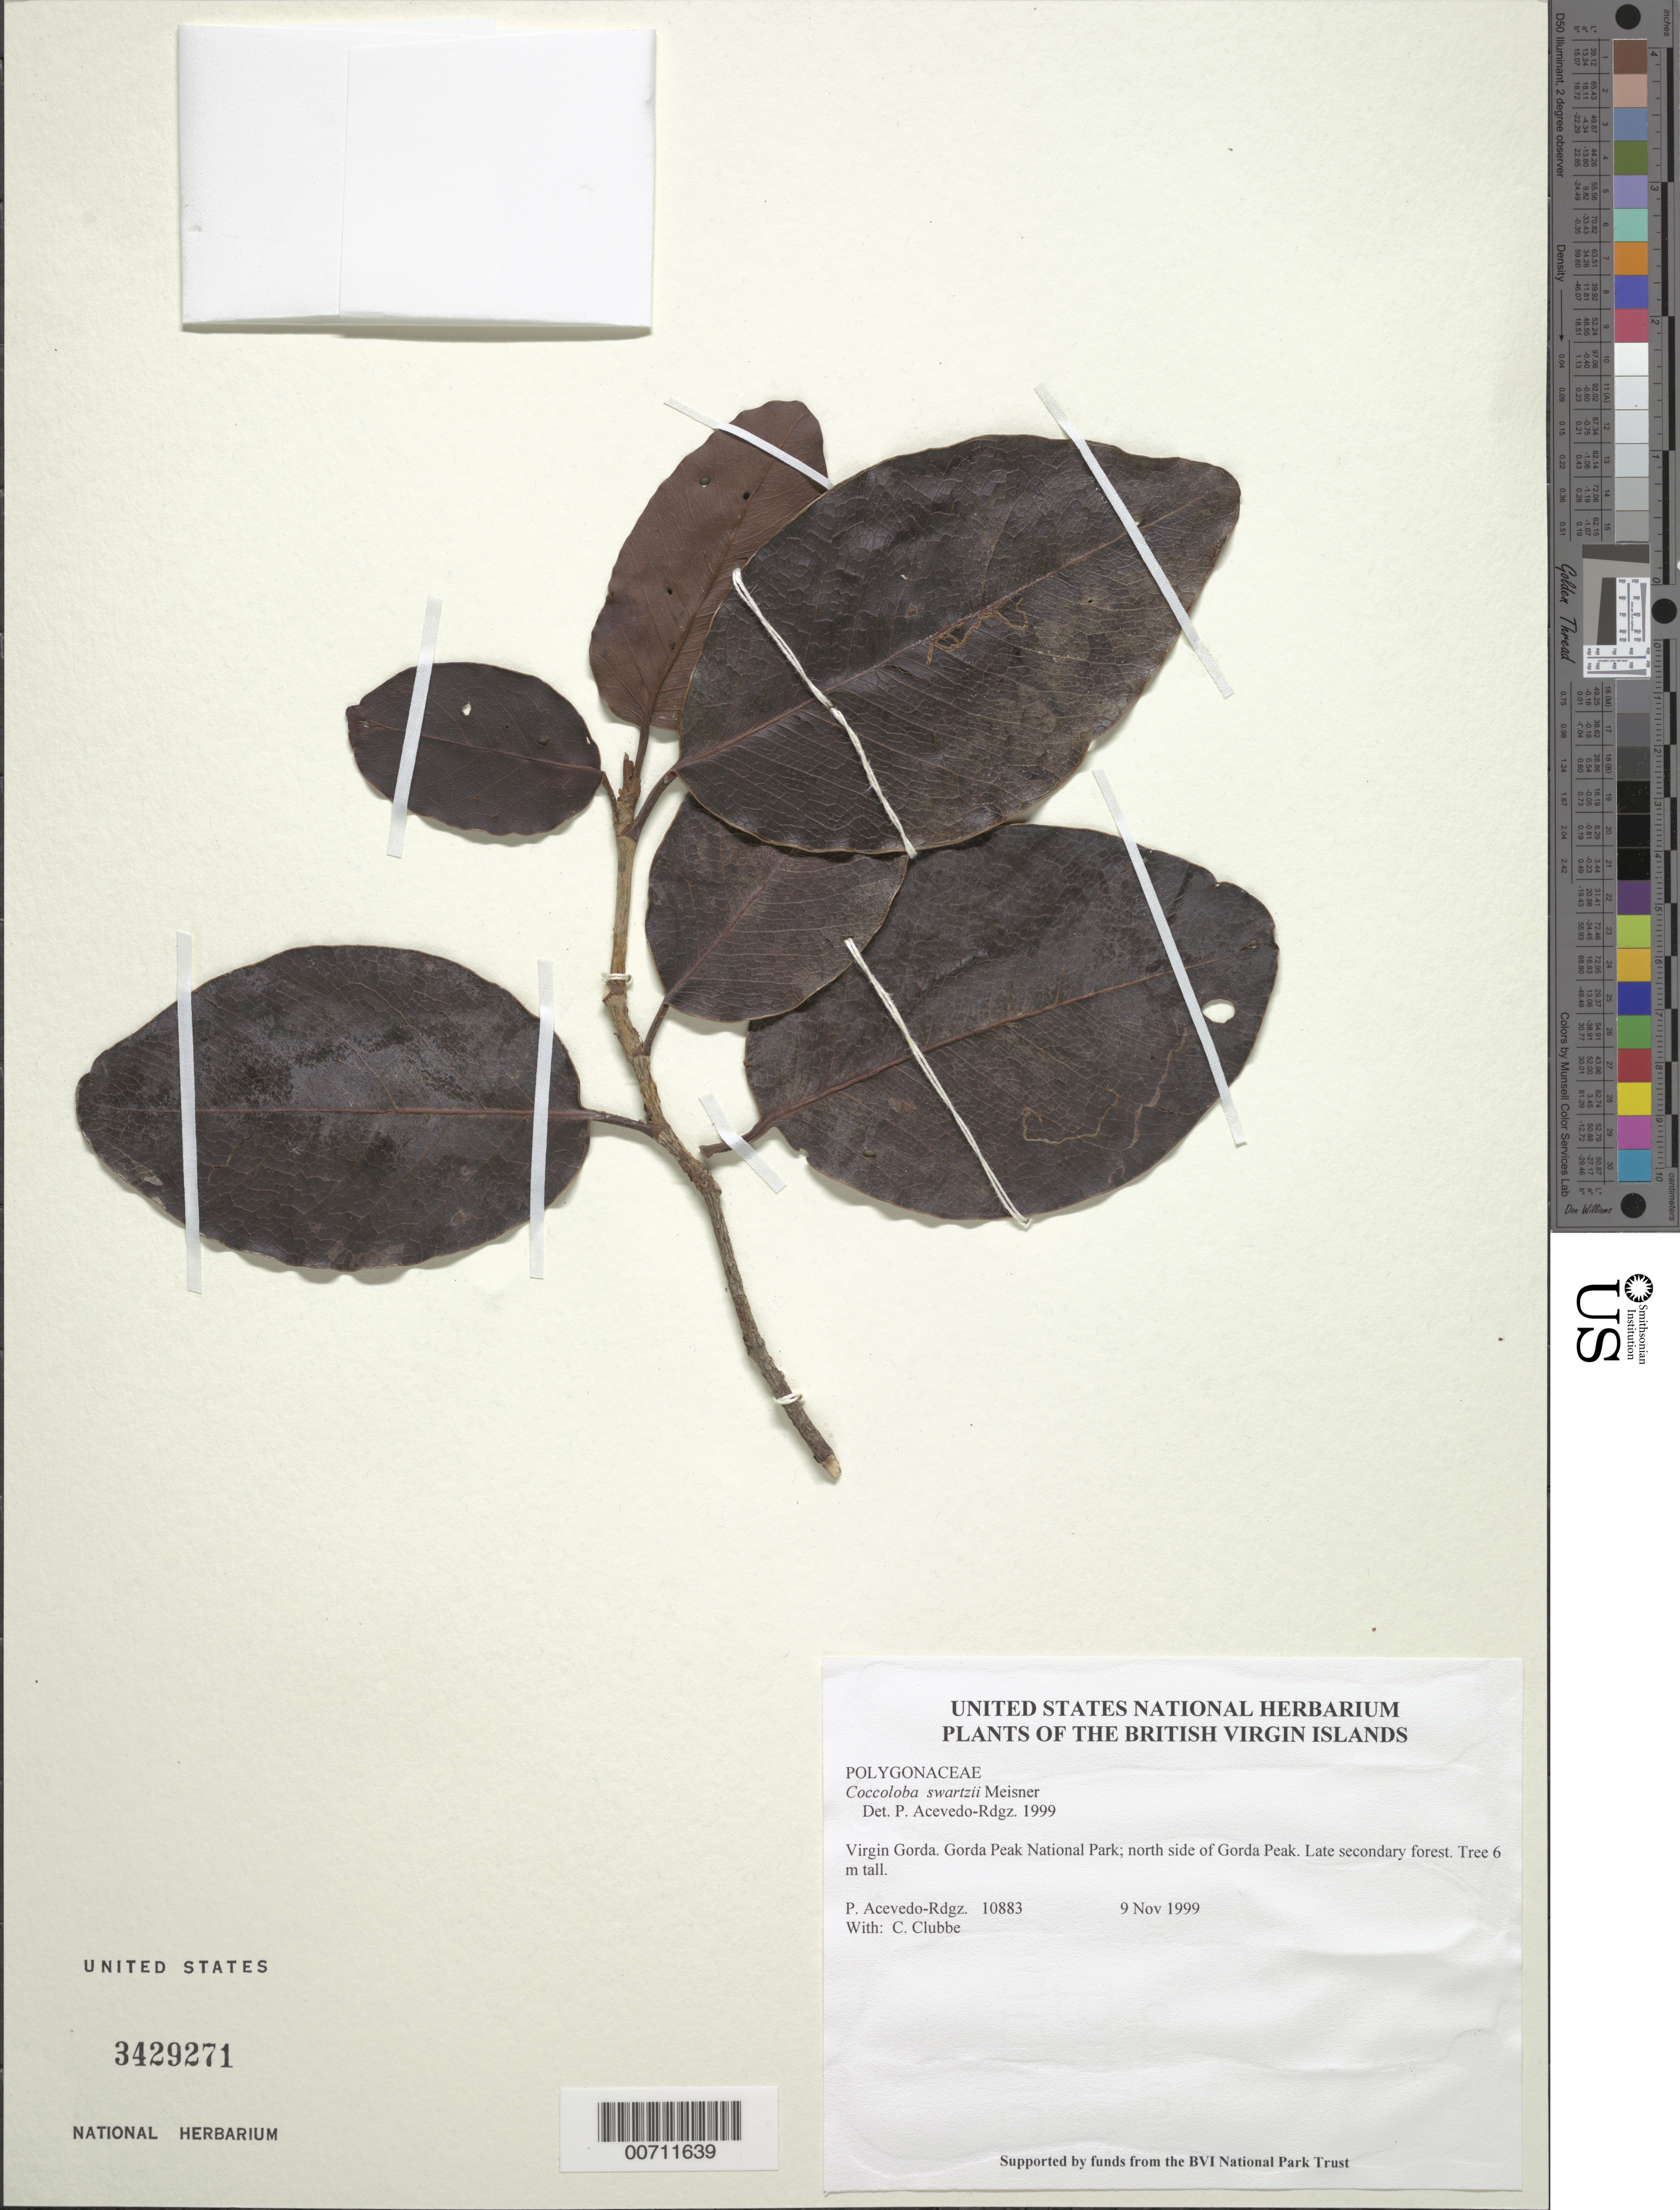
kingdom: Plantae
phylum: Tracheophyta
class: Magnoliopsida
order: Caryophyllales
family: Polygonaceae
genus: Coccoloba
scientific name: Coccoloba swartzii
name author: Meisn.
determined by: Acevedo-Rodríguez, P., (BOT), Smithsonian Institution - National Museum of Natural History (UNITED STATES)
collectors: P. Acevedo-Rodr., C. Clubbe, M. Gillman & C. Hankamer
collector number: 10883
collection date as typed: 09 Nov 1999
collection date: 1999-11-09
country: British Virgin Islands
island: Virgin Gorda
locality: Gorda Peak National Park; north side of Gorda Peak.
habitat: Late secondary forest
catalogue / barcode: US 3429271